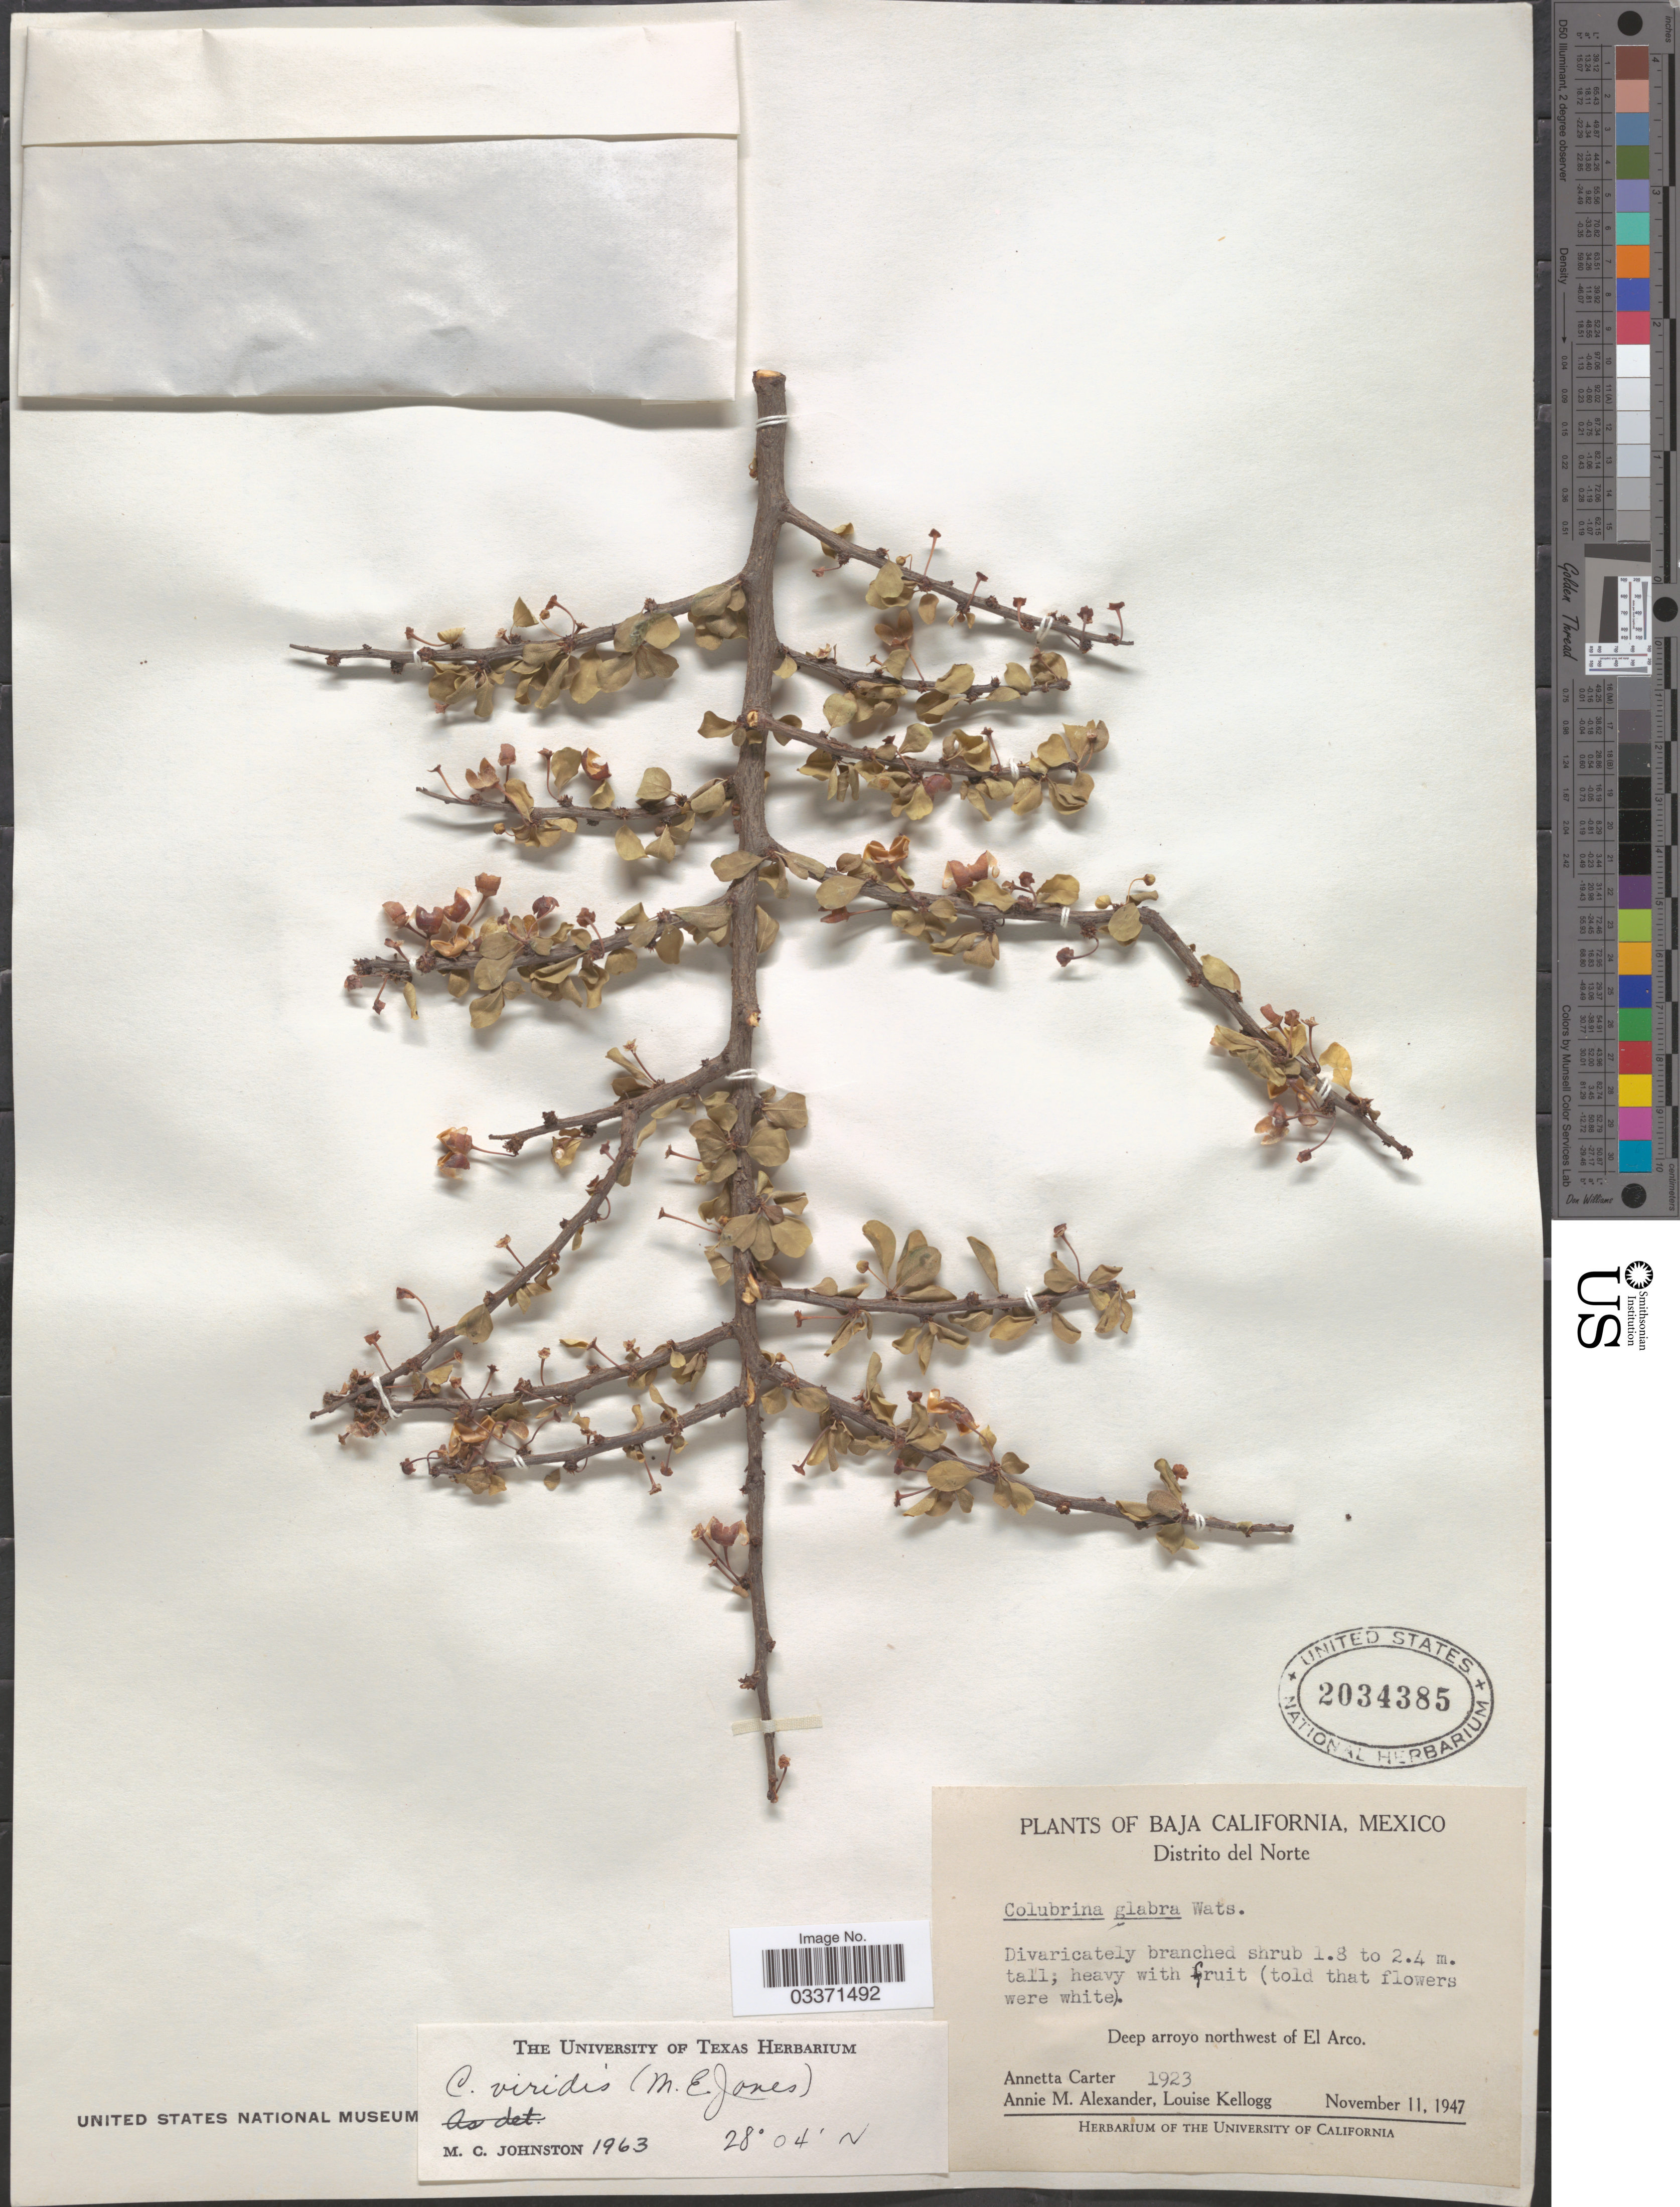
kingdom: Plantae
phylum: Tracheophyta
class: Magnoliopsida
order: Rosales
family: Rhamnaceae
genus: Colubrina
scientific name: Colubrina viridis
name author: (M.E. Jones) M.C. Johnst.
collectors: Annetta Carter, A. M. Alexander & L. Kellogg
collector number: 1923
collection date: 1947-11-11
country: Mexico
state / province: Baja California Norte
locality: Distrito del Norte. Deep arroyo northwest of El Arco.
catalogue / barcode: US 2034385